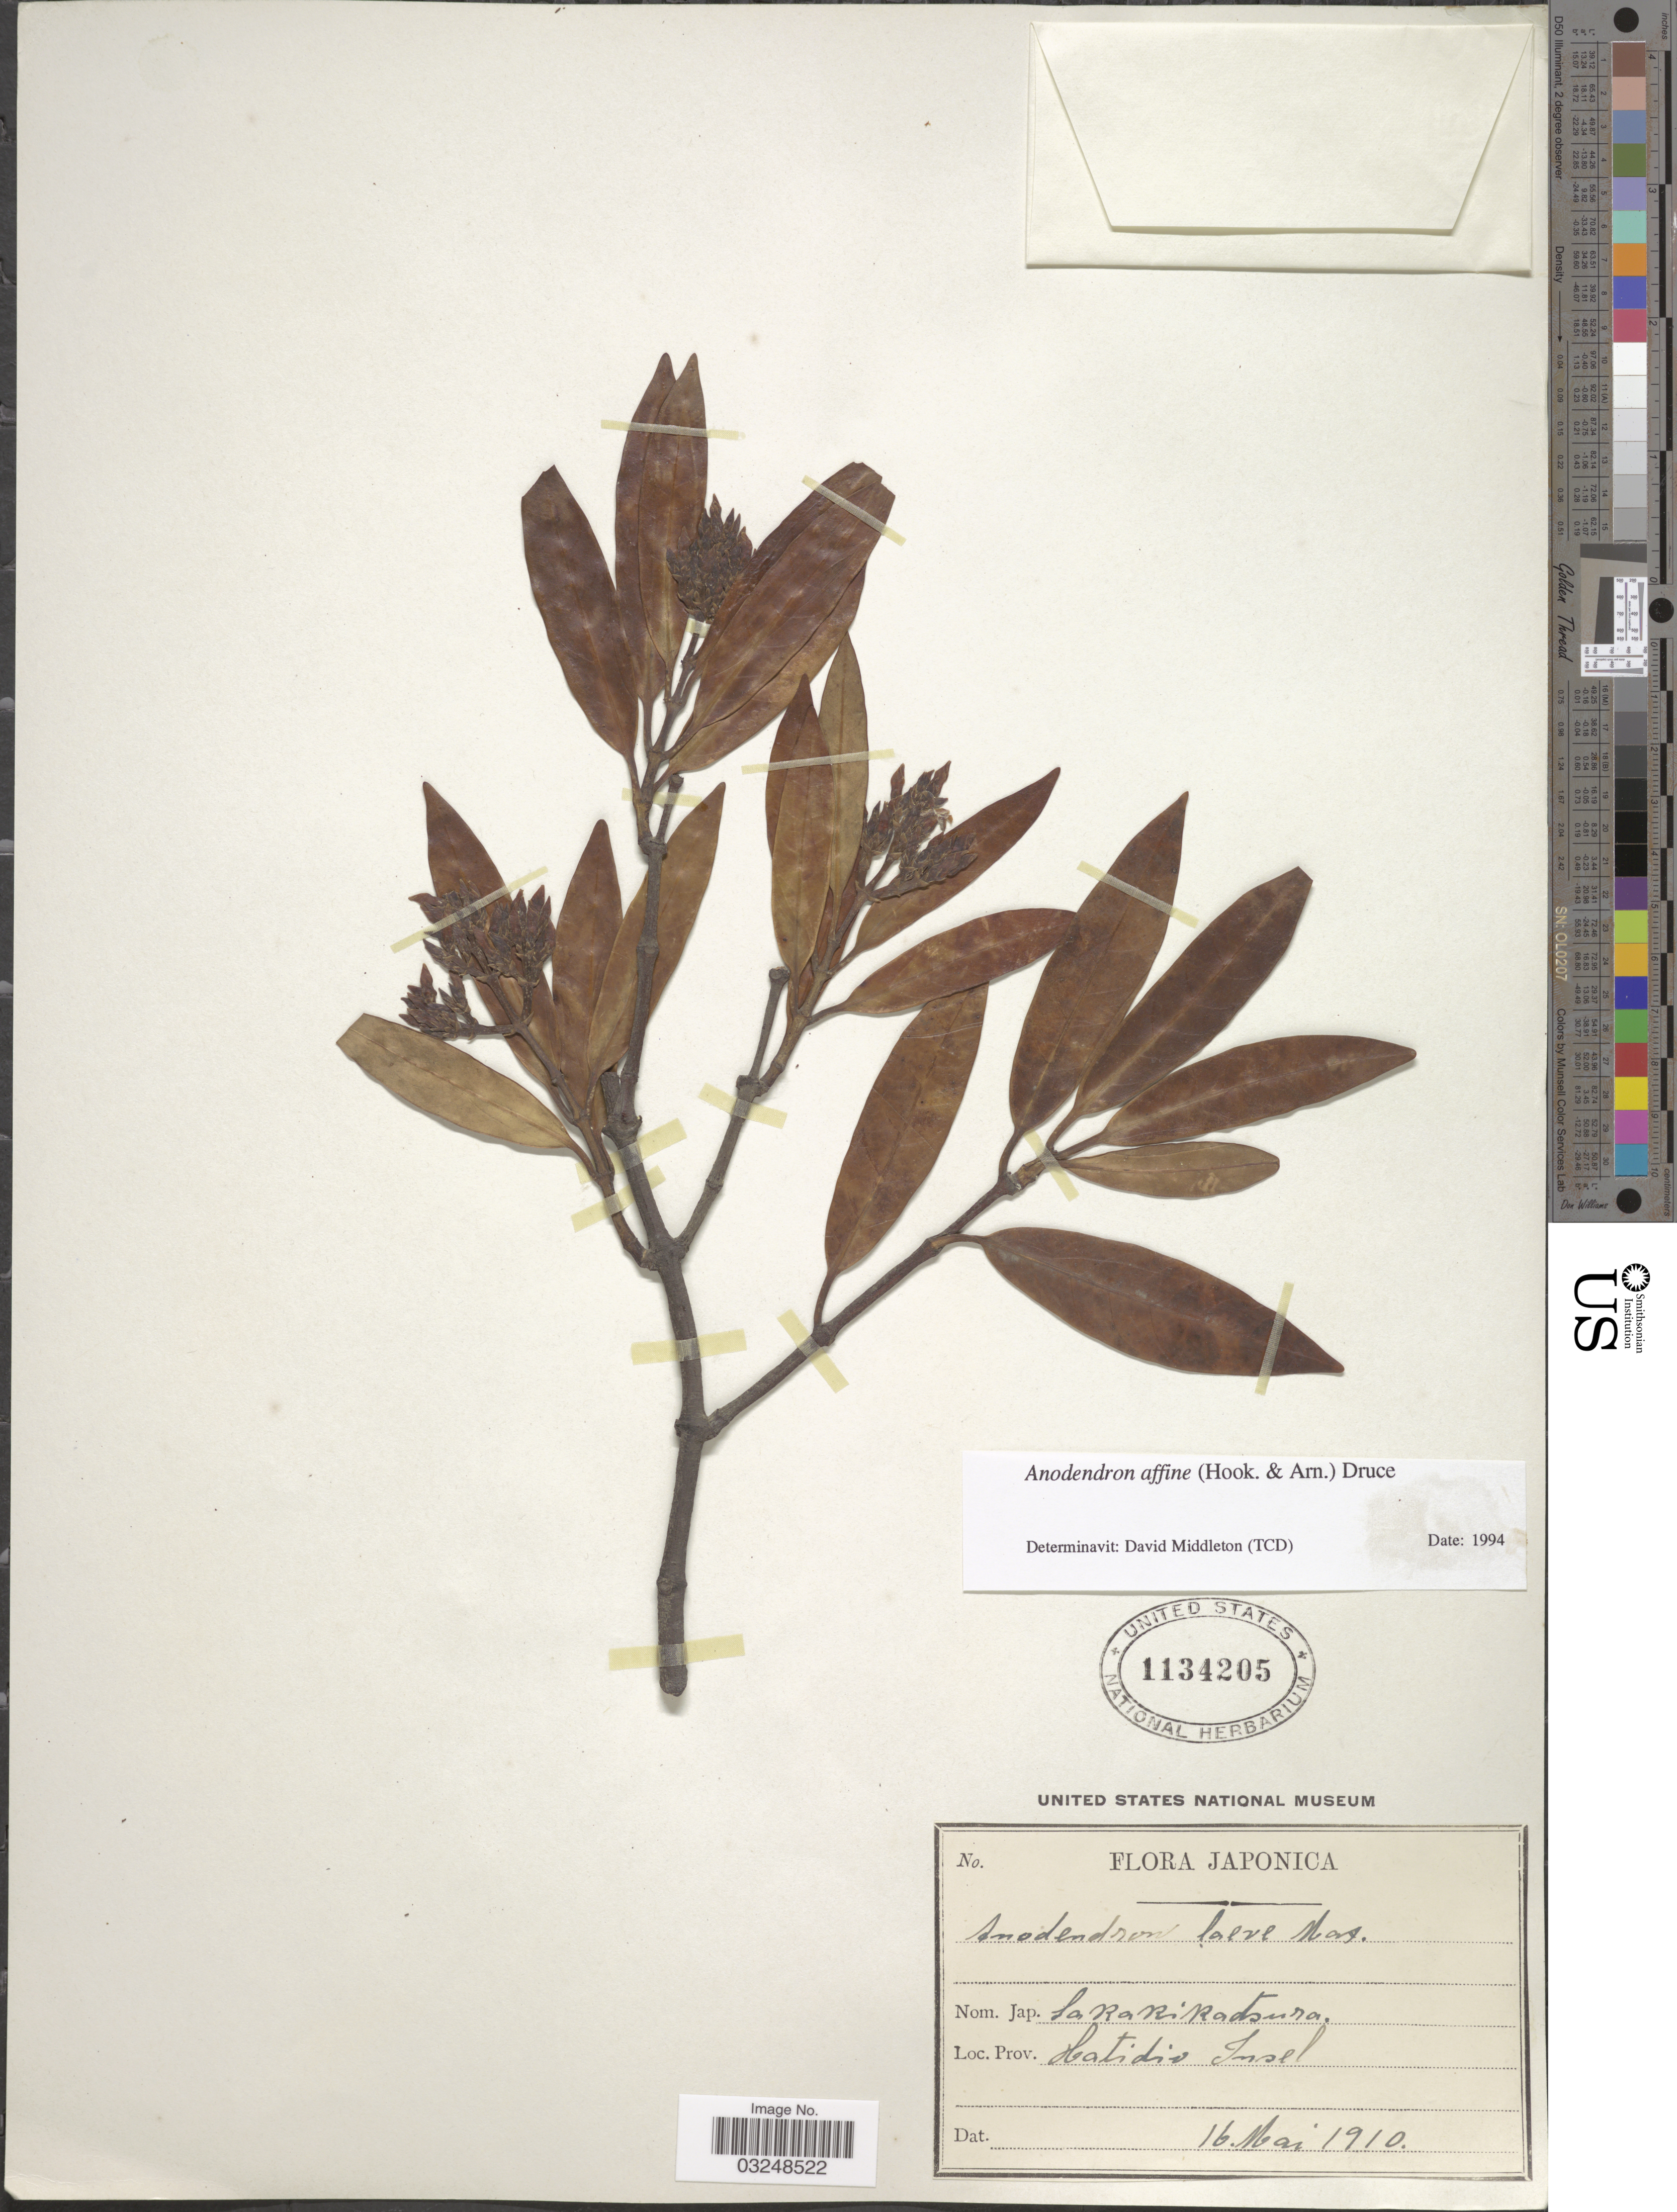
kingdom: Plantae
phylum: Tracheophyta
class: Magnoliopsida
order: Gentianales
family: Apocynaceae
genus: Anodendron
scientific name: Anodendron affine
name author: (Hook. & Arn.) Druce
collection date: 1910-05-16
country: Japan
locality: Japonica, Hatidio Insl.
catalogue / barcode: US 1134205